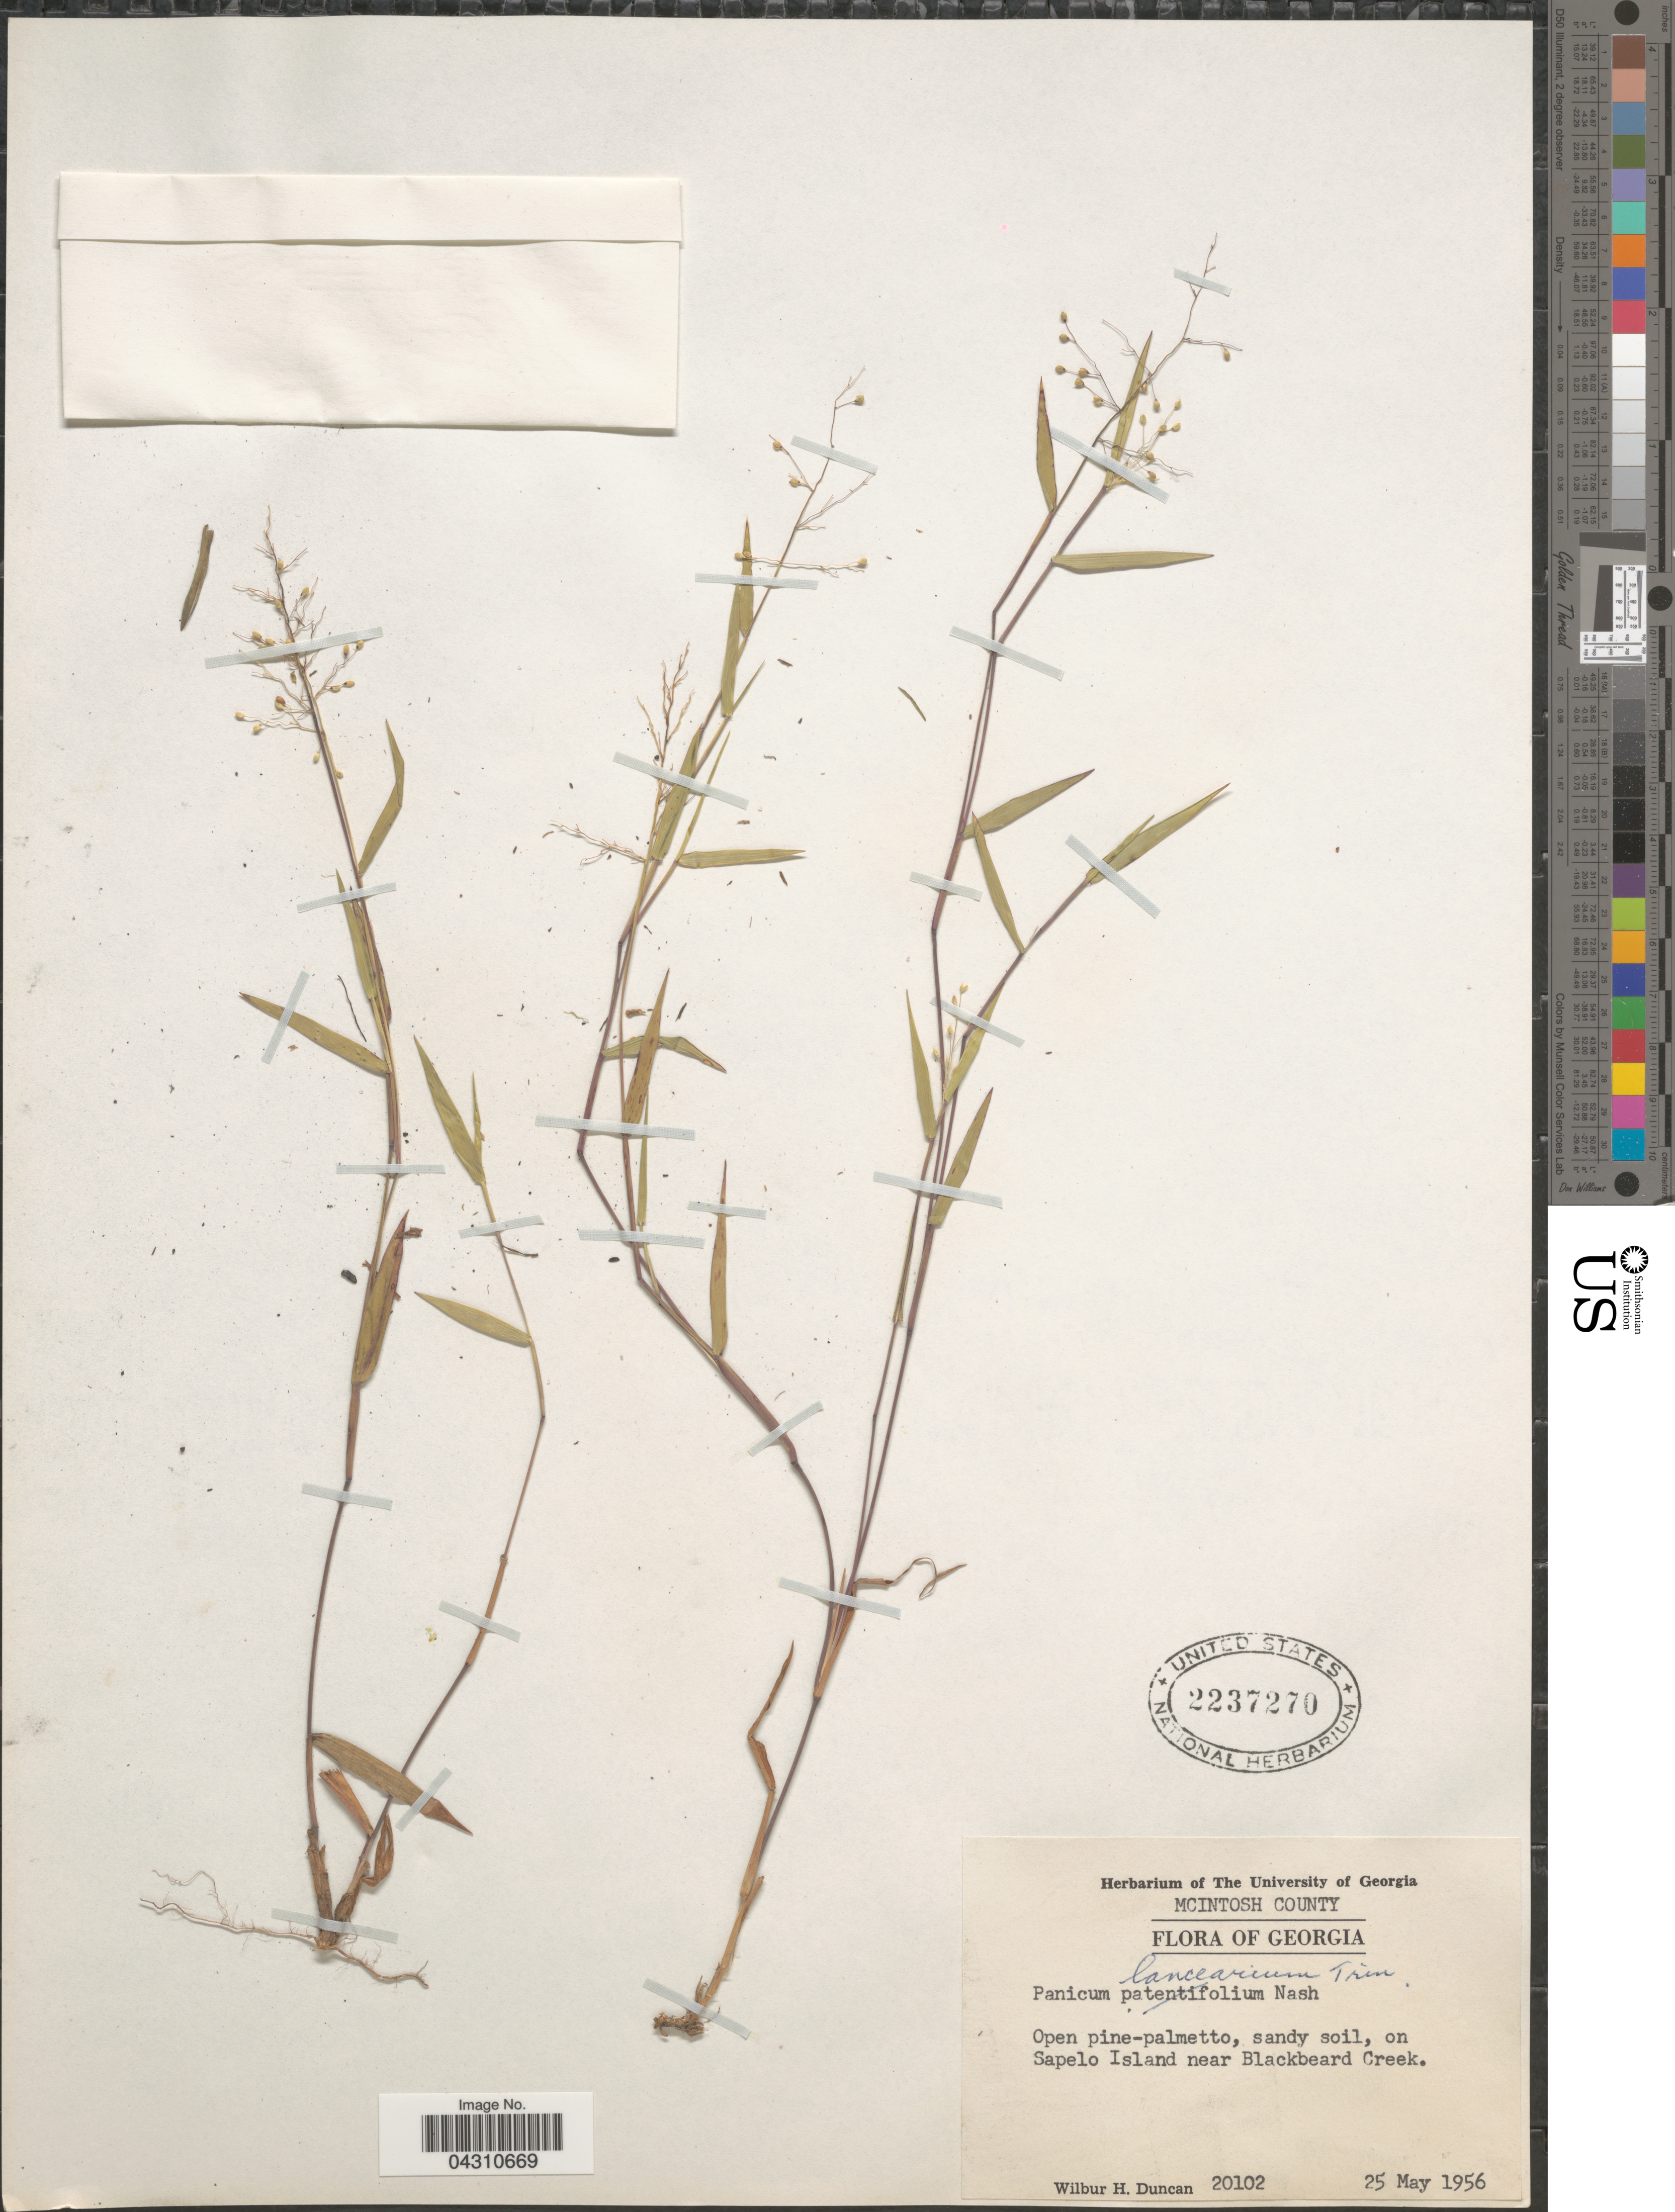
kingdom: Plantae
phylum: Tracheophyta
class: Liliopsida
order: Poales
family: Poaceae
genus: Dichanthelium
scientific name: Dichanthelium portoricense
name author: (Desv. ex Ham.) B.F. Hansen & Wunderlin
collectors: W. H. Duncan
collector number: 20102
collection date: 1956-05-25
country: United States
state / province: Georgia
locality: McIntosh County. Open pine-palmetto, sandy soil, on Sapelo Island near Blackbeard Creek.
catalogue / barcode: US 2237270